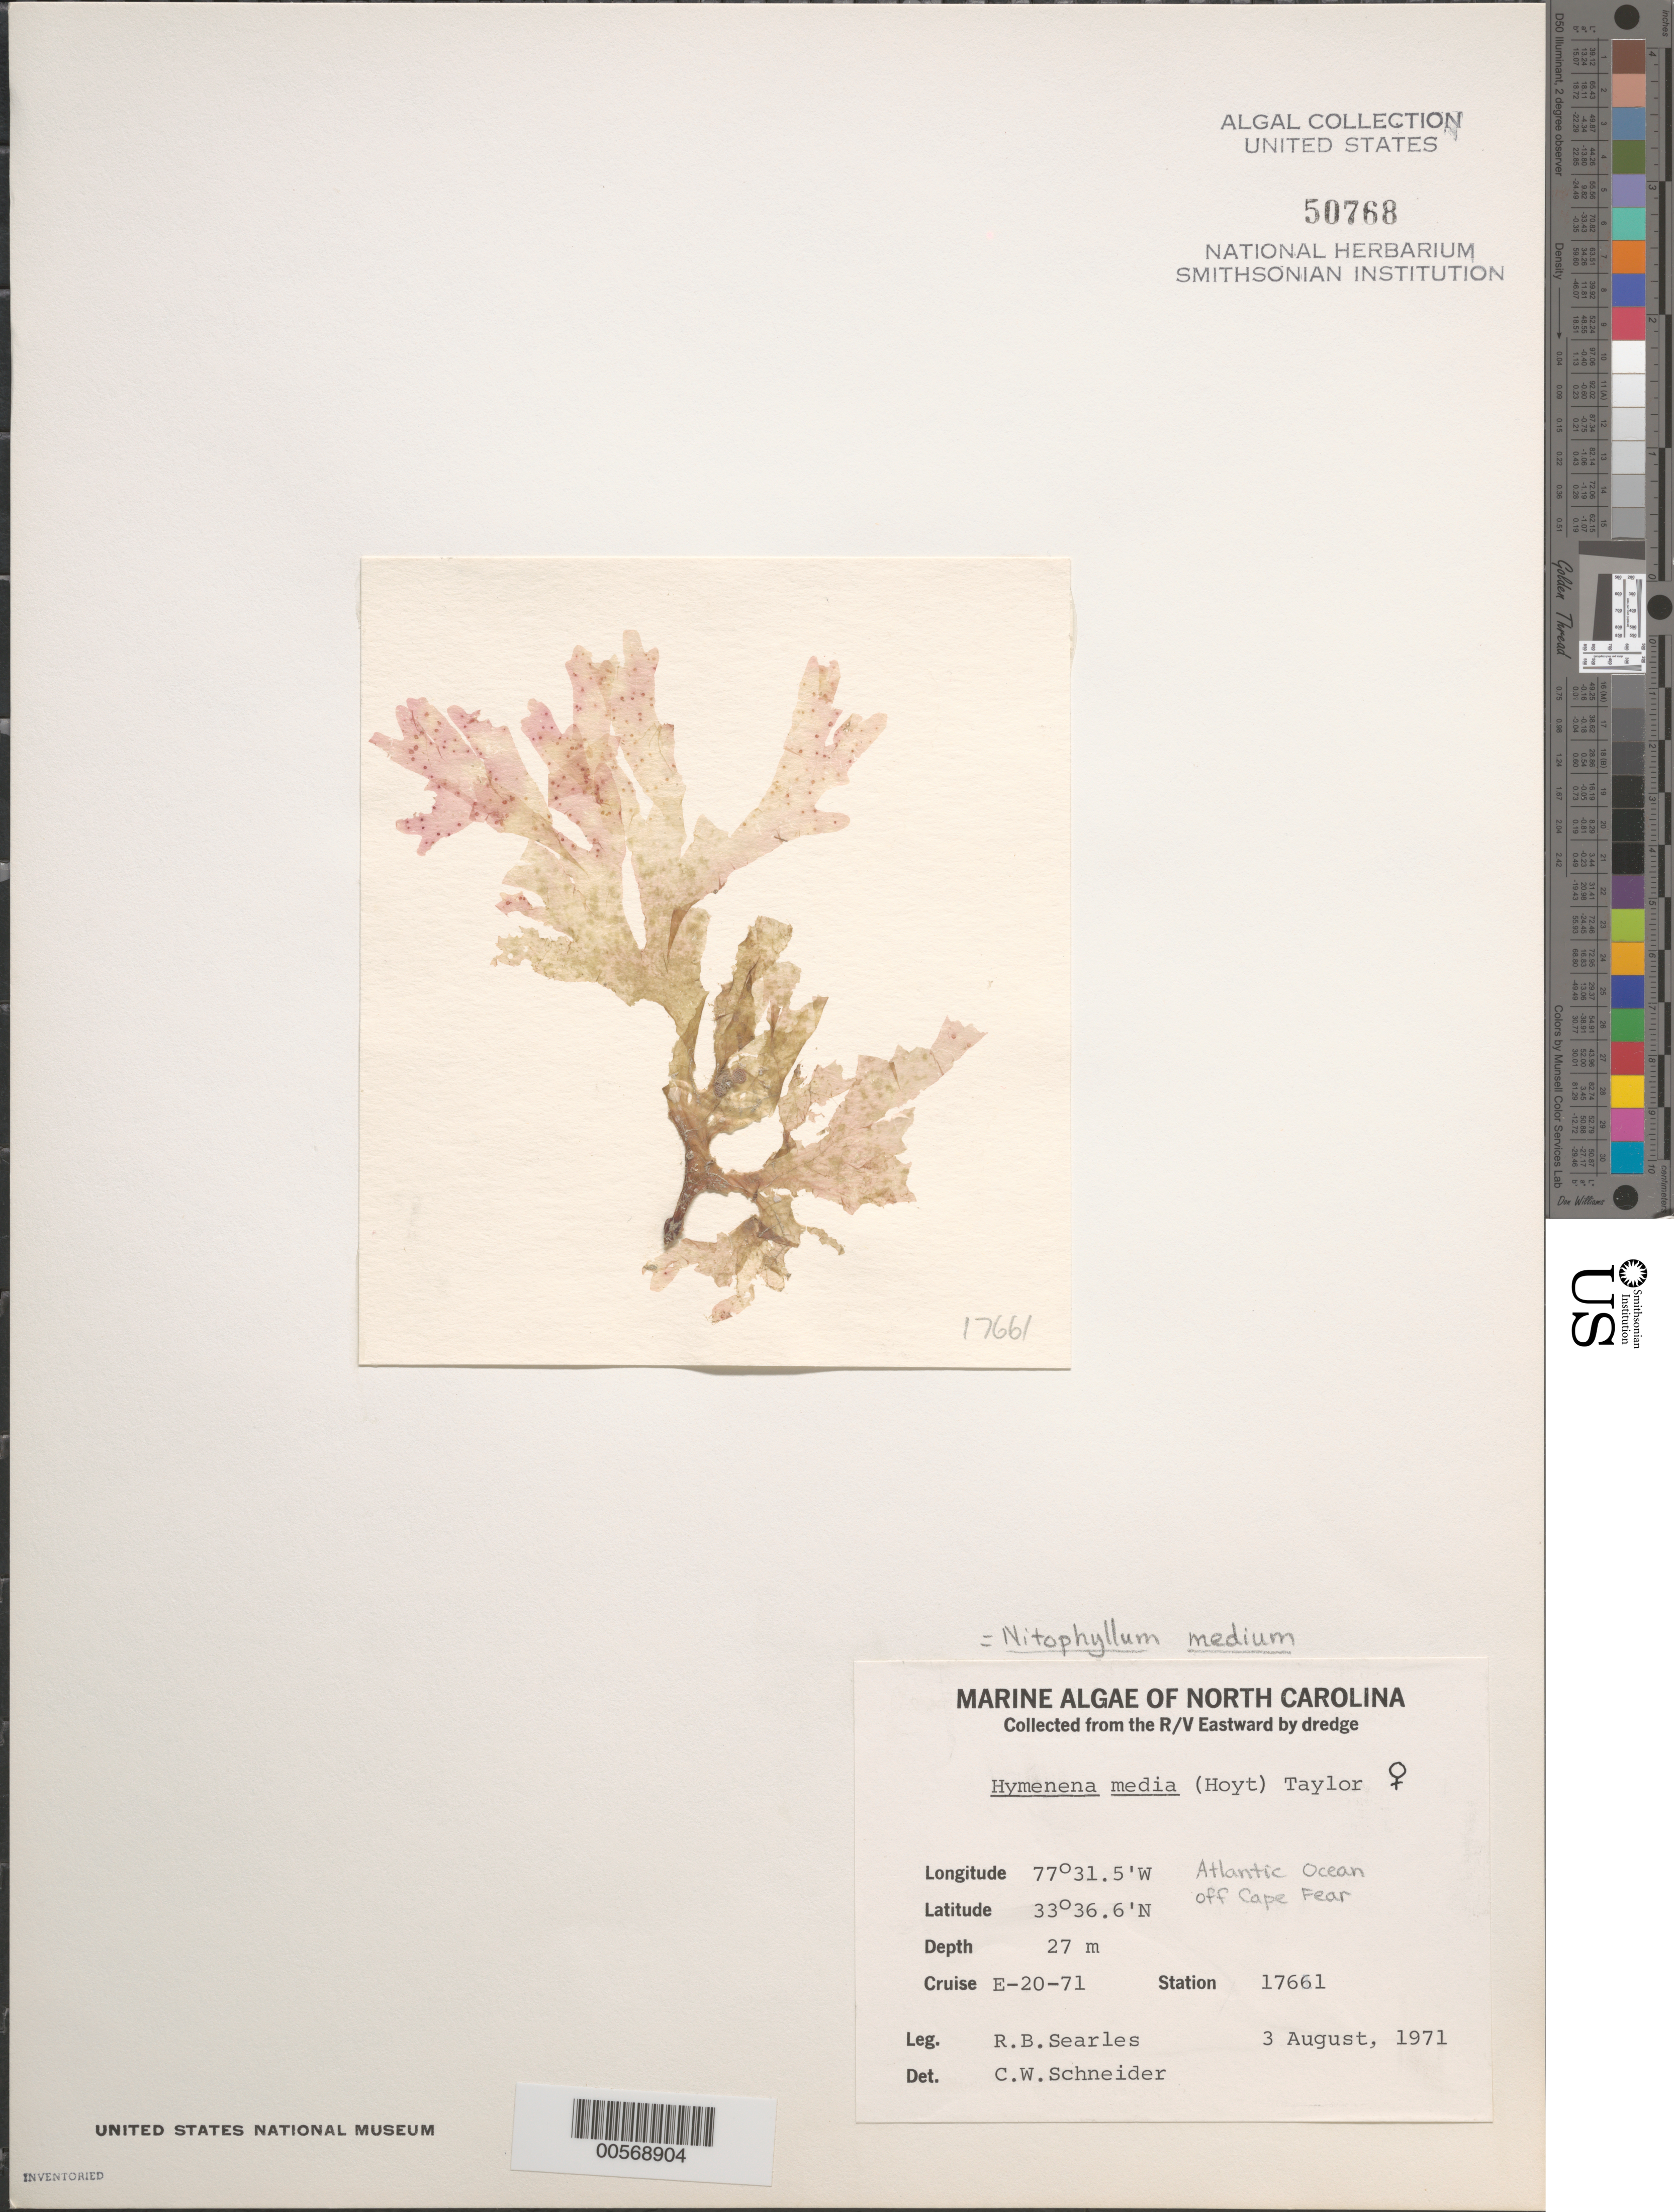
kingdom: Plantae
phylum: Rhodophyta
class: Florideophyceae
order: Ceramiales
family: Delesseriaceae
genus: Radicilingua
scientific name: Radicilingua media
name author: (Hoyt) Wolf et al.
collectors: R. Searles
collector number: Station 17661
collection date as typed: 03 Aug 1971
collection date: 1971-08-03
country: United States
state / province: North Carolina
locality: Atlantic Ocean off Cape Fear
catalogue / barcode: US 50768